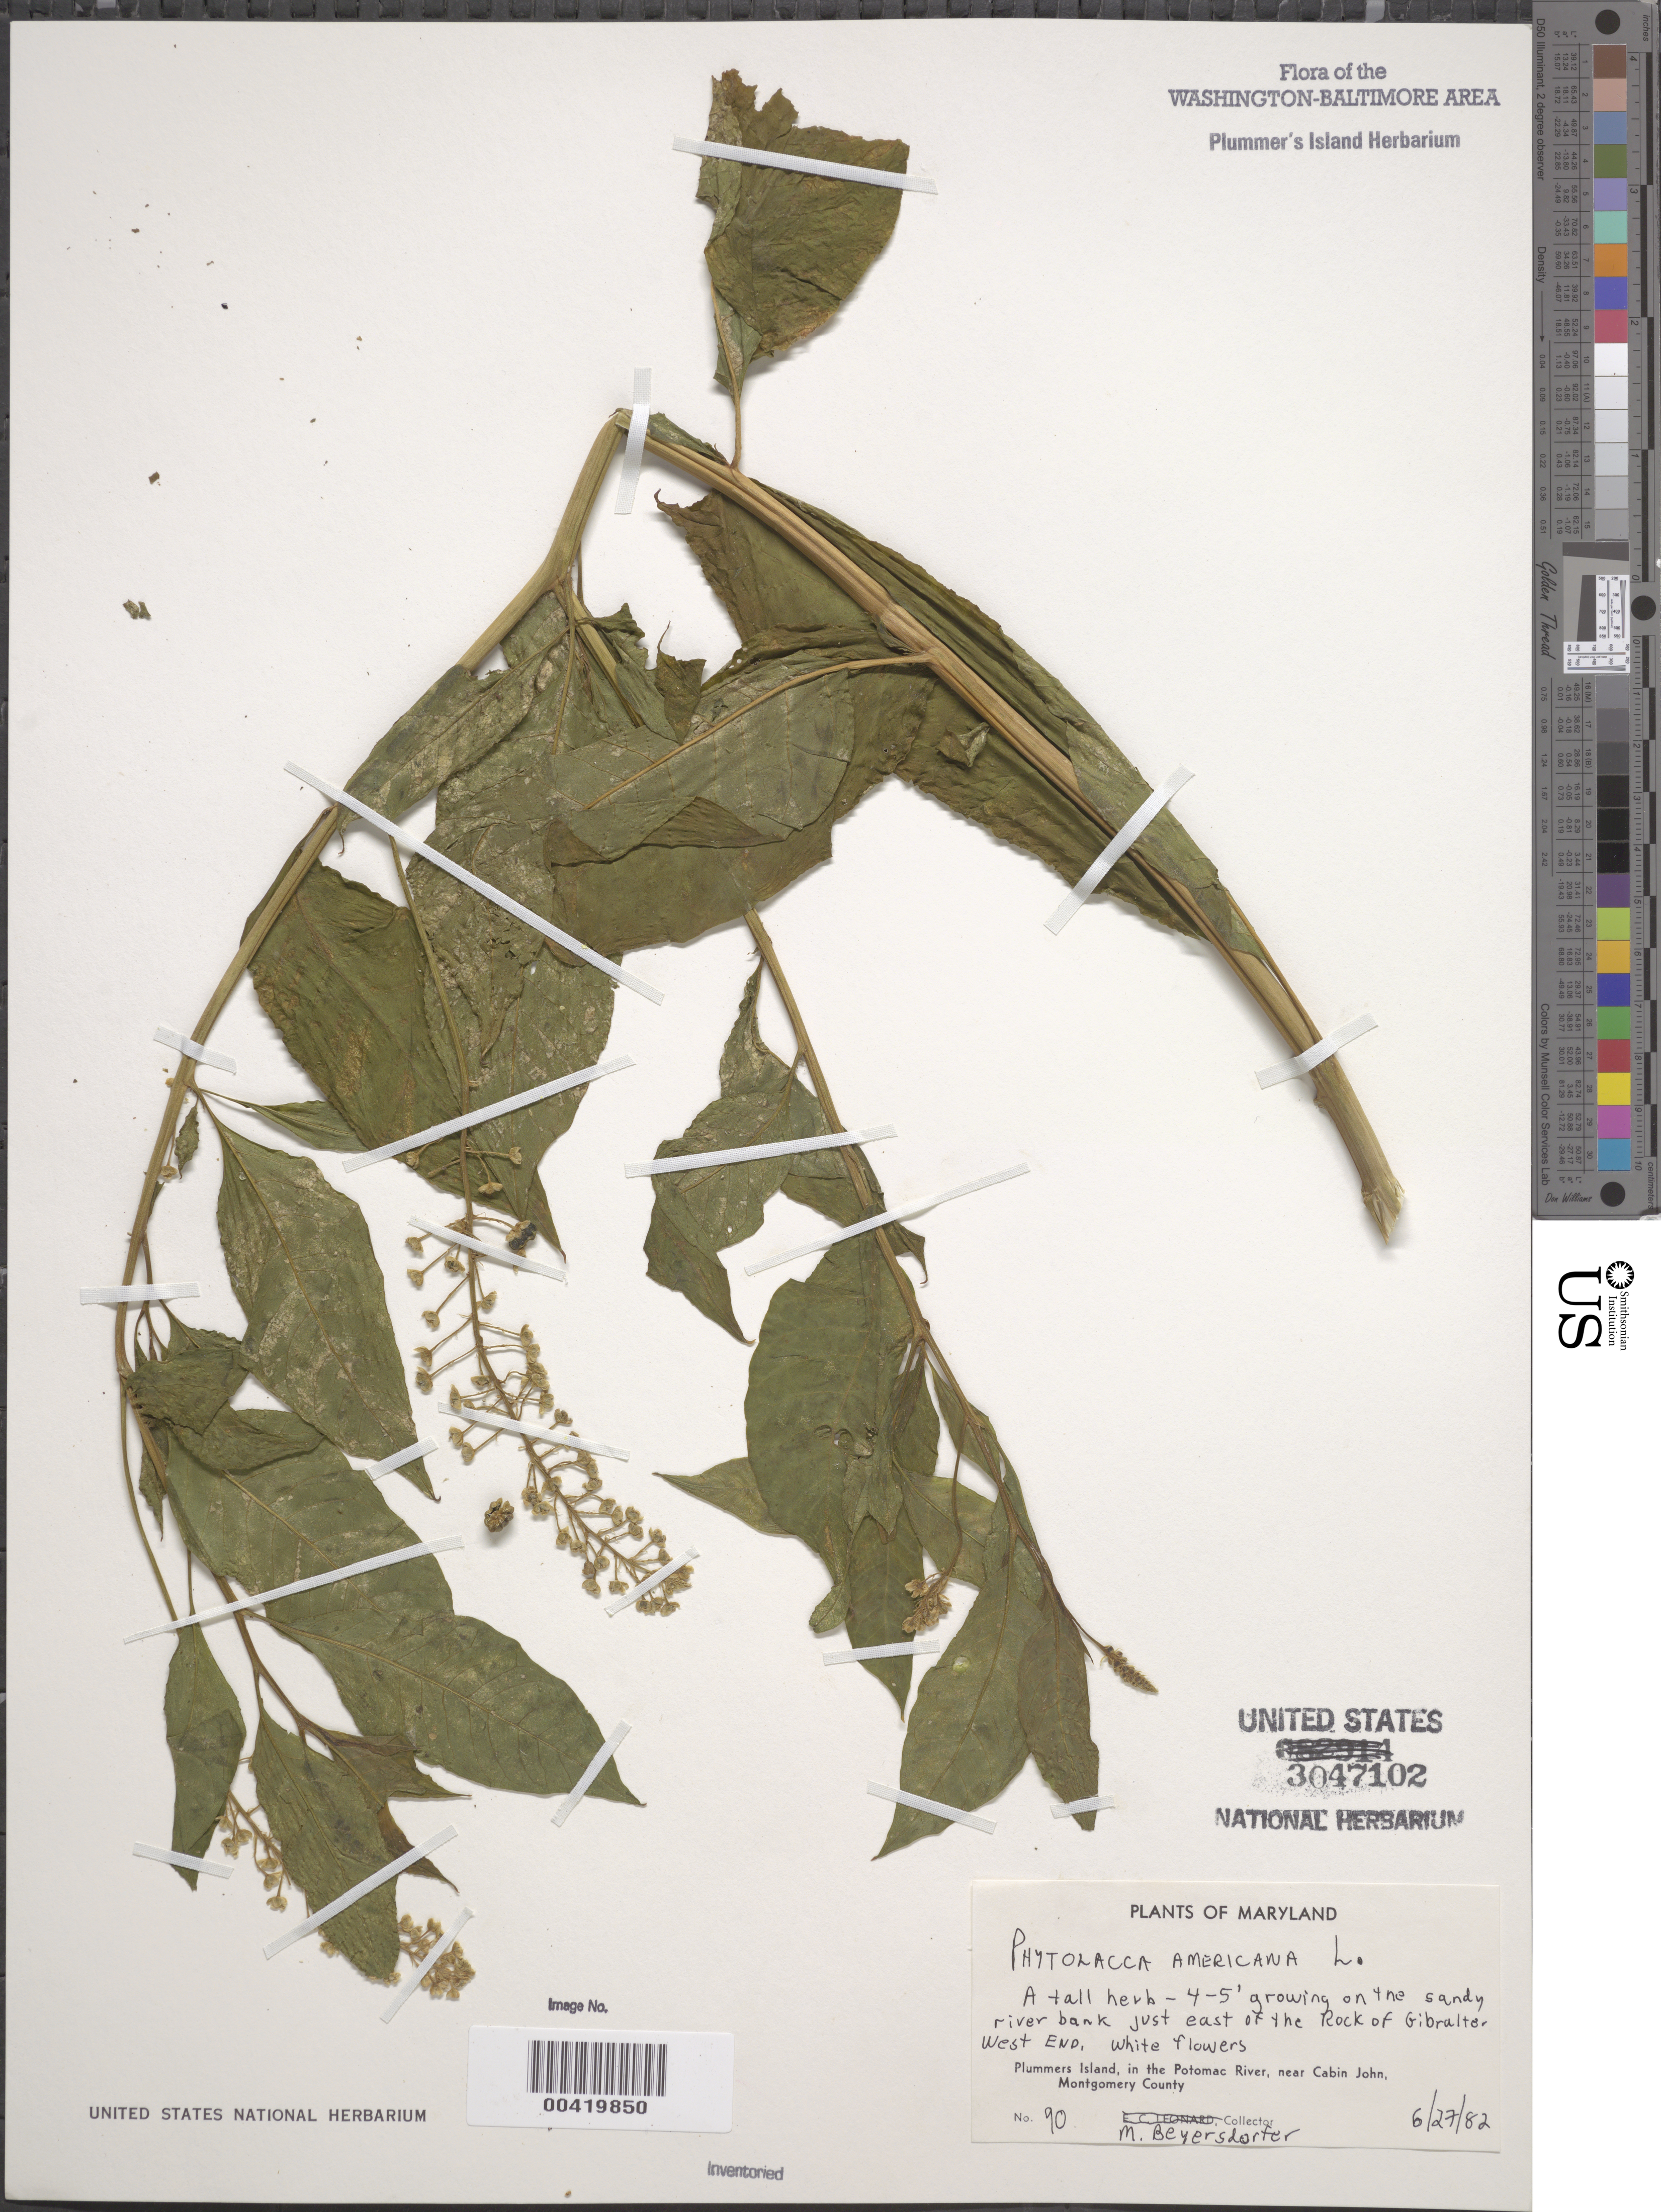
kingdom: Plantae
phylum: Tracheophyta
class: Magnoliopsida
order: Caryophyllales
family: Phytolaccaceae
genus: Phytolacca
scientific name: Phytolacca americana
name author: L.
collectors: M. Beyersdorfer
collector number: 90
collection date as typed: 27 Jun 1982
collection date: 1982-06-27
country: United States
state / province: Maryland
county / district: Montgomery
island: Plummers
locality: Plummer's Island; just east of the Rock of Gibraltar, west end C. & O. Canal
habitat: Sandy river bank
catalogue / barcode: US 3047102